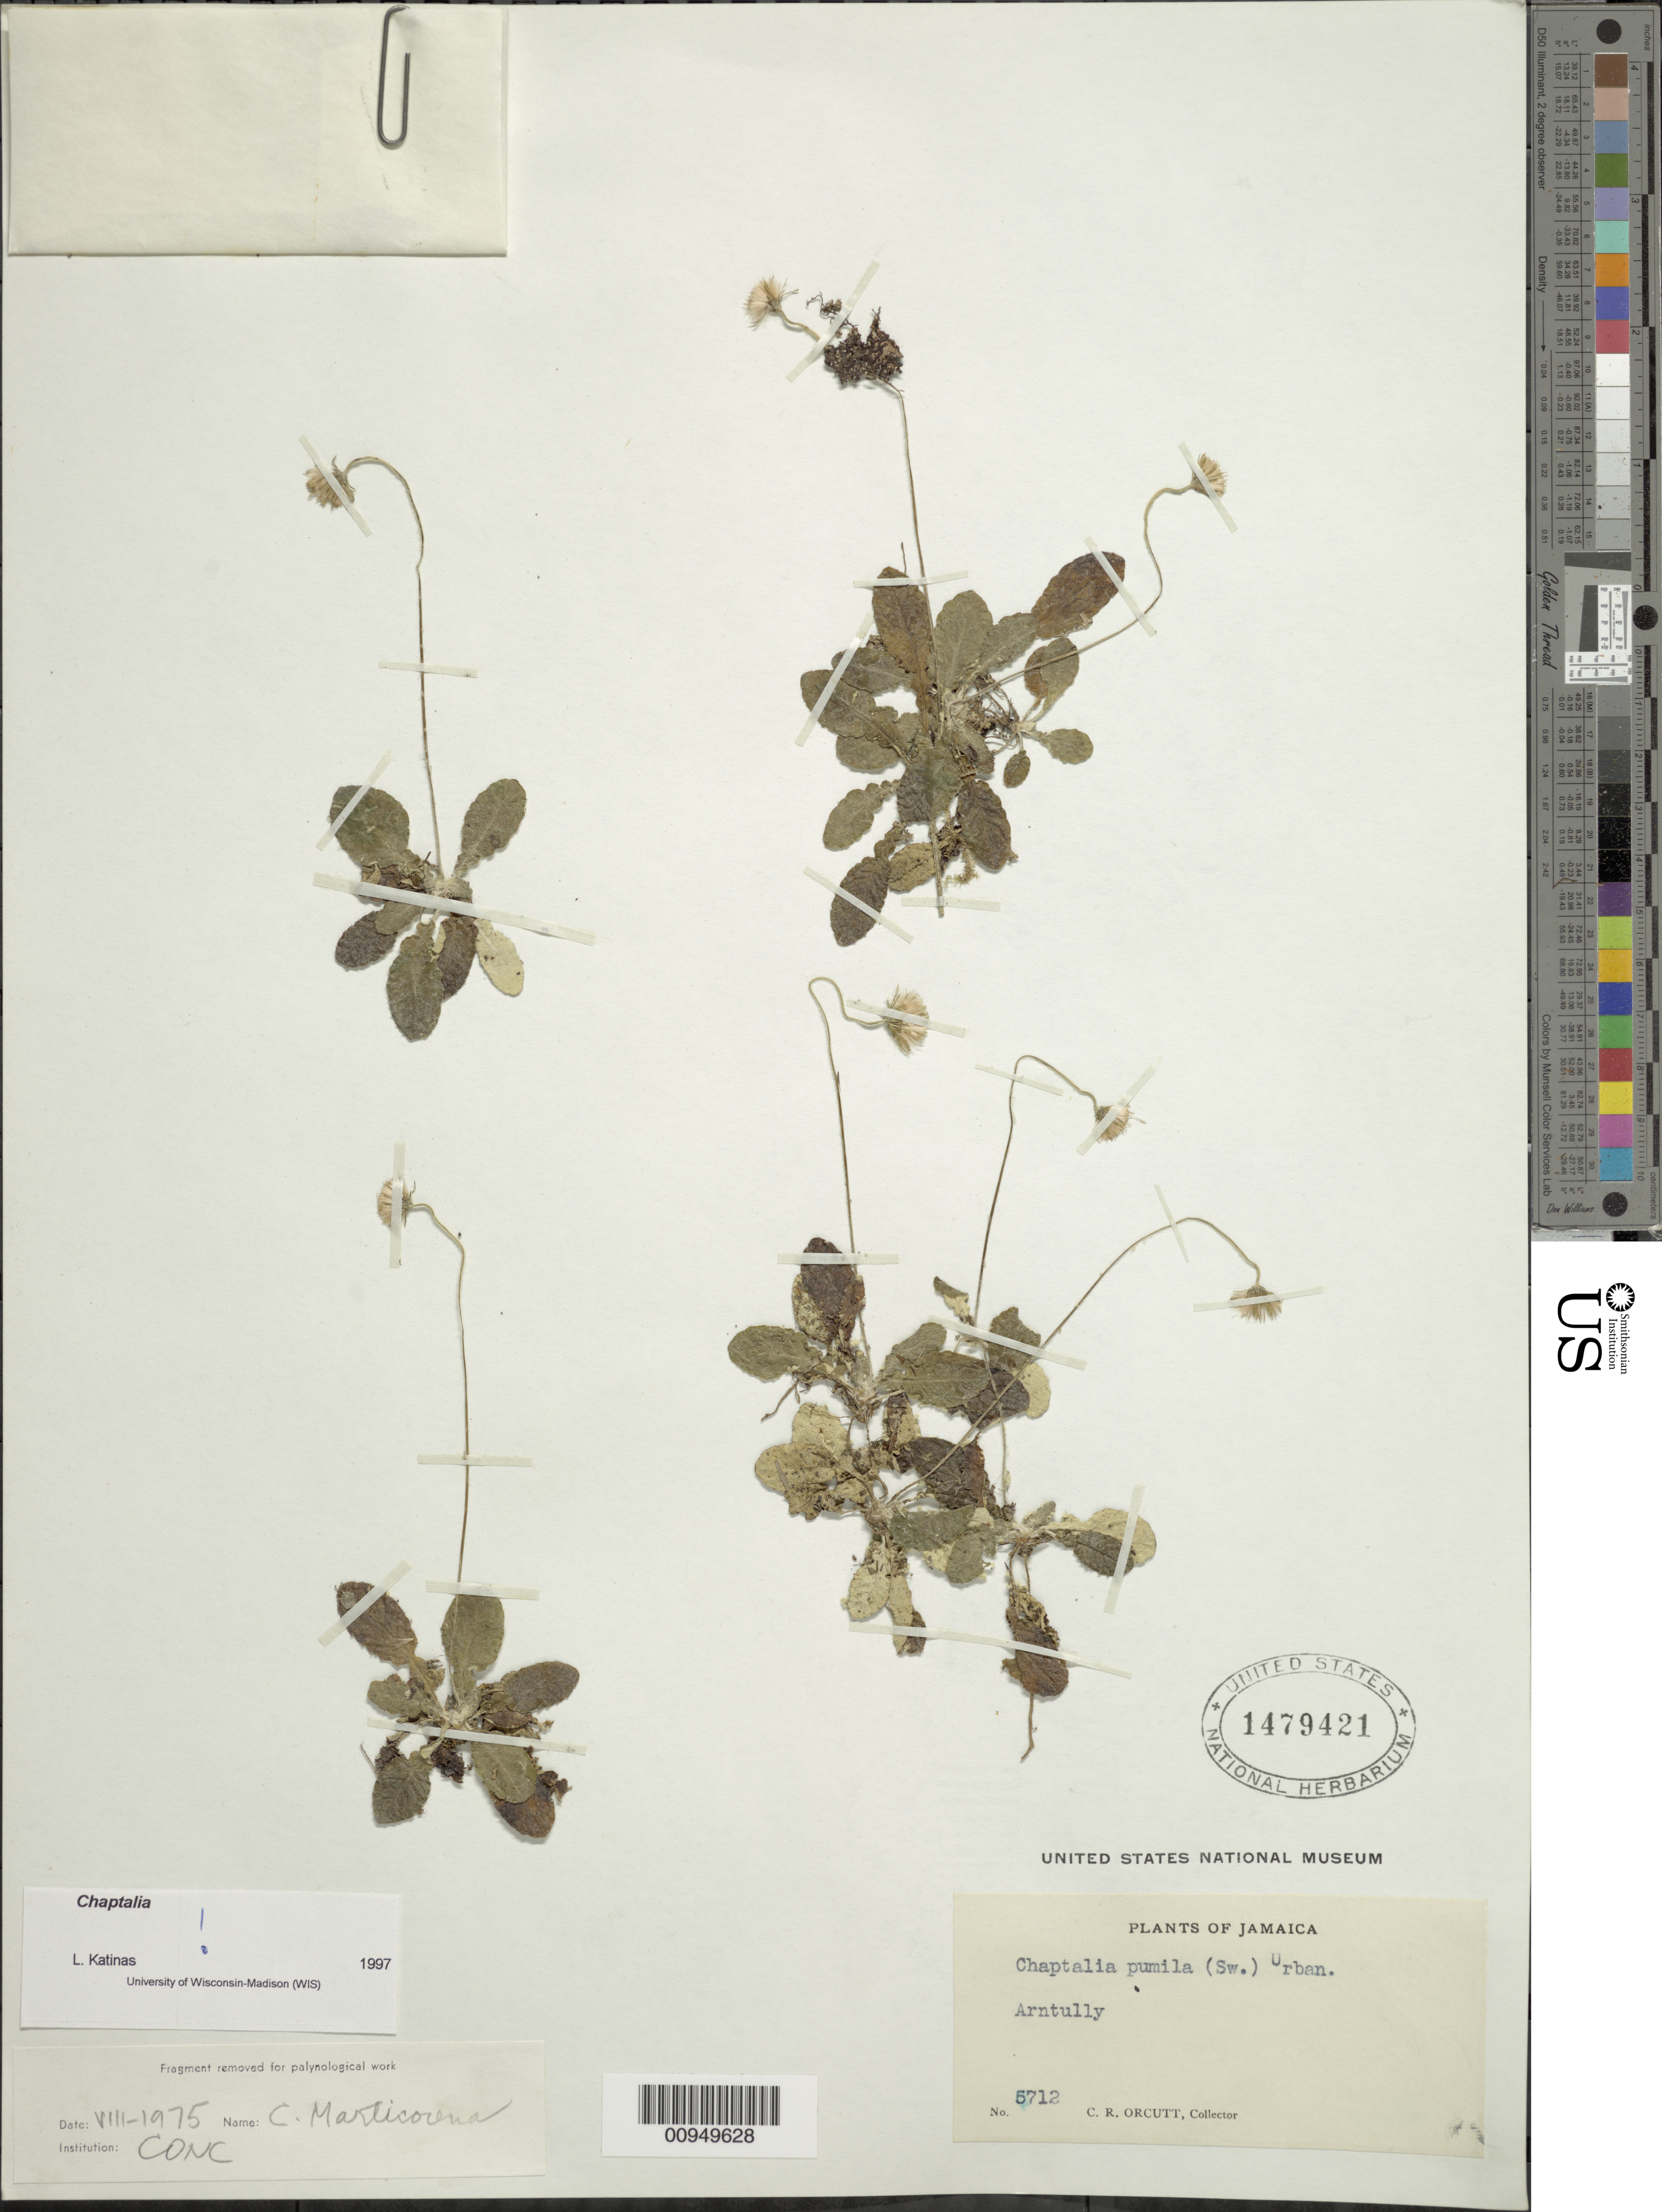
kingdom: Plantae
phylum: Tracheophyta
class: Magnoliopsida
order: Asterales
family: Asteraceae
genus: Chaptalia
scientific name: Chaptalia pumila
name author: (Sw.) Urb.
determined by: Katinas, L.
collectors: C. R. Orcutt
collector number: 5712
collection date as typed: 1928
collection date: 1928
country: Jamaica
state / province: Saint Thomas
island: Jamaica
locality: Arntully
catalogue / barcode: US 1479421